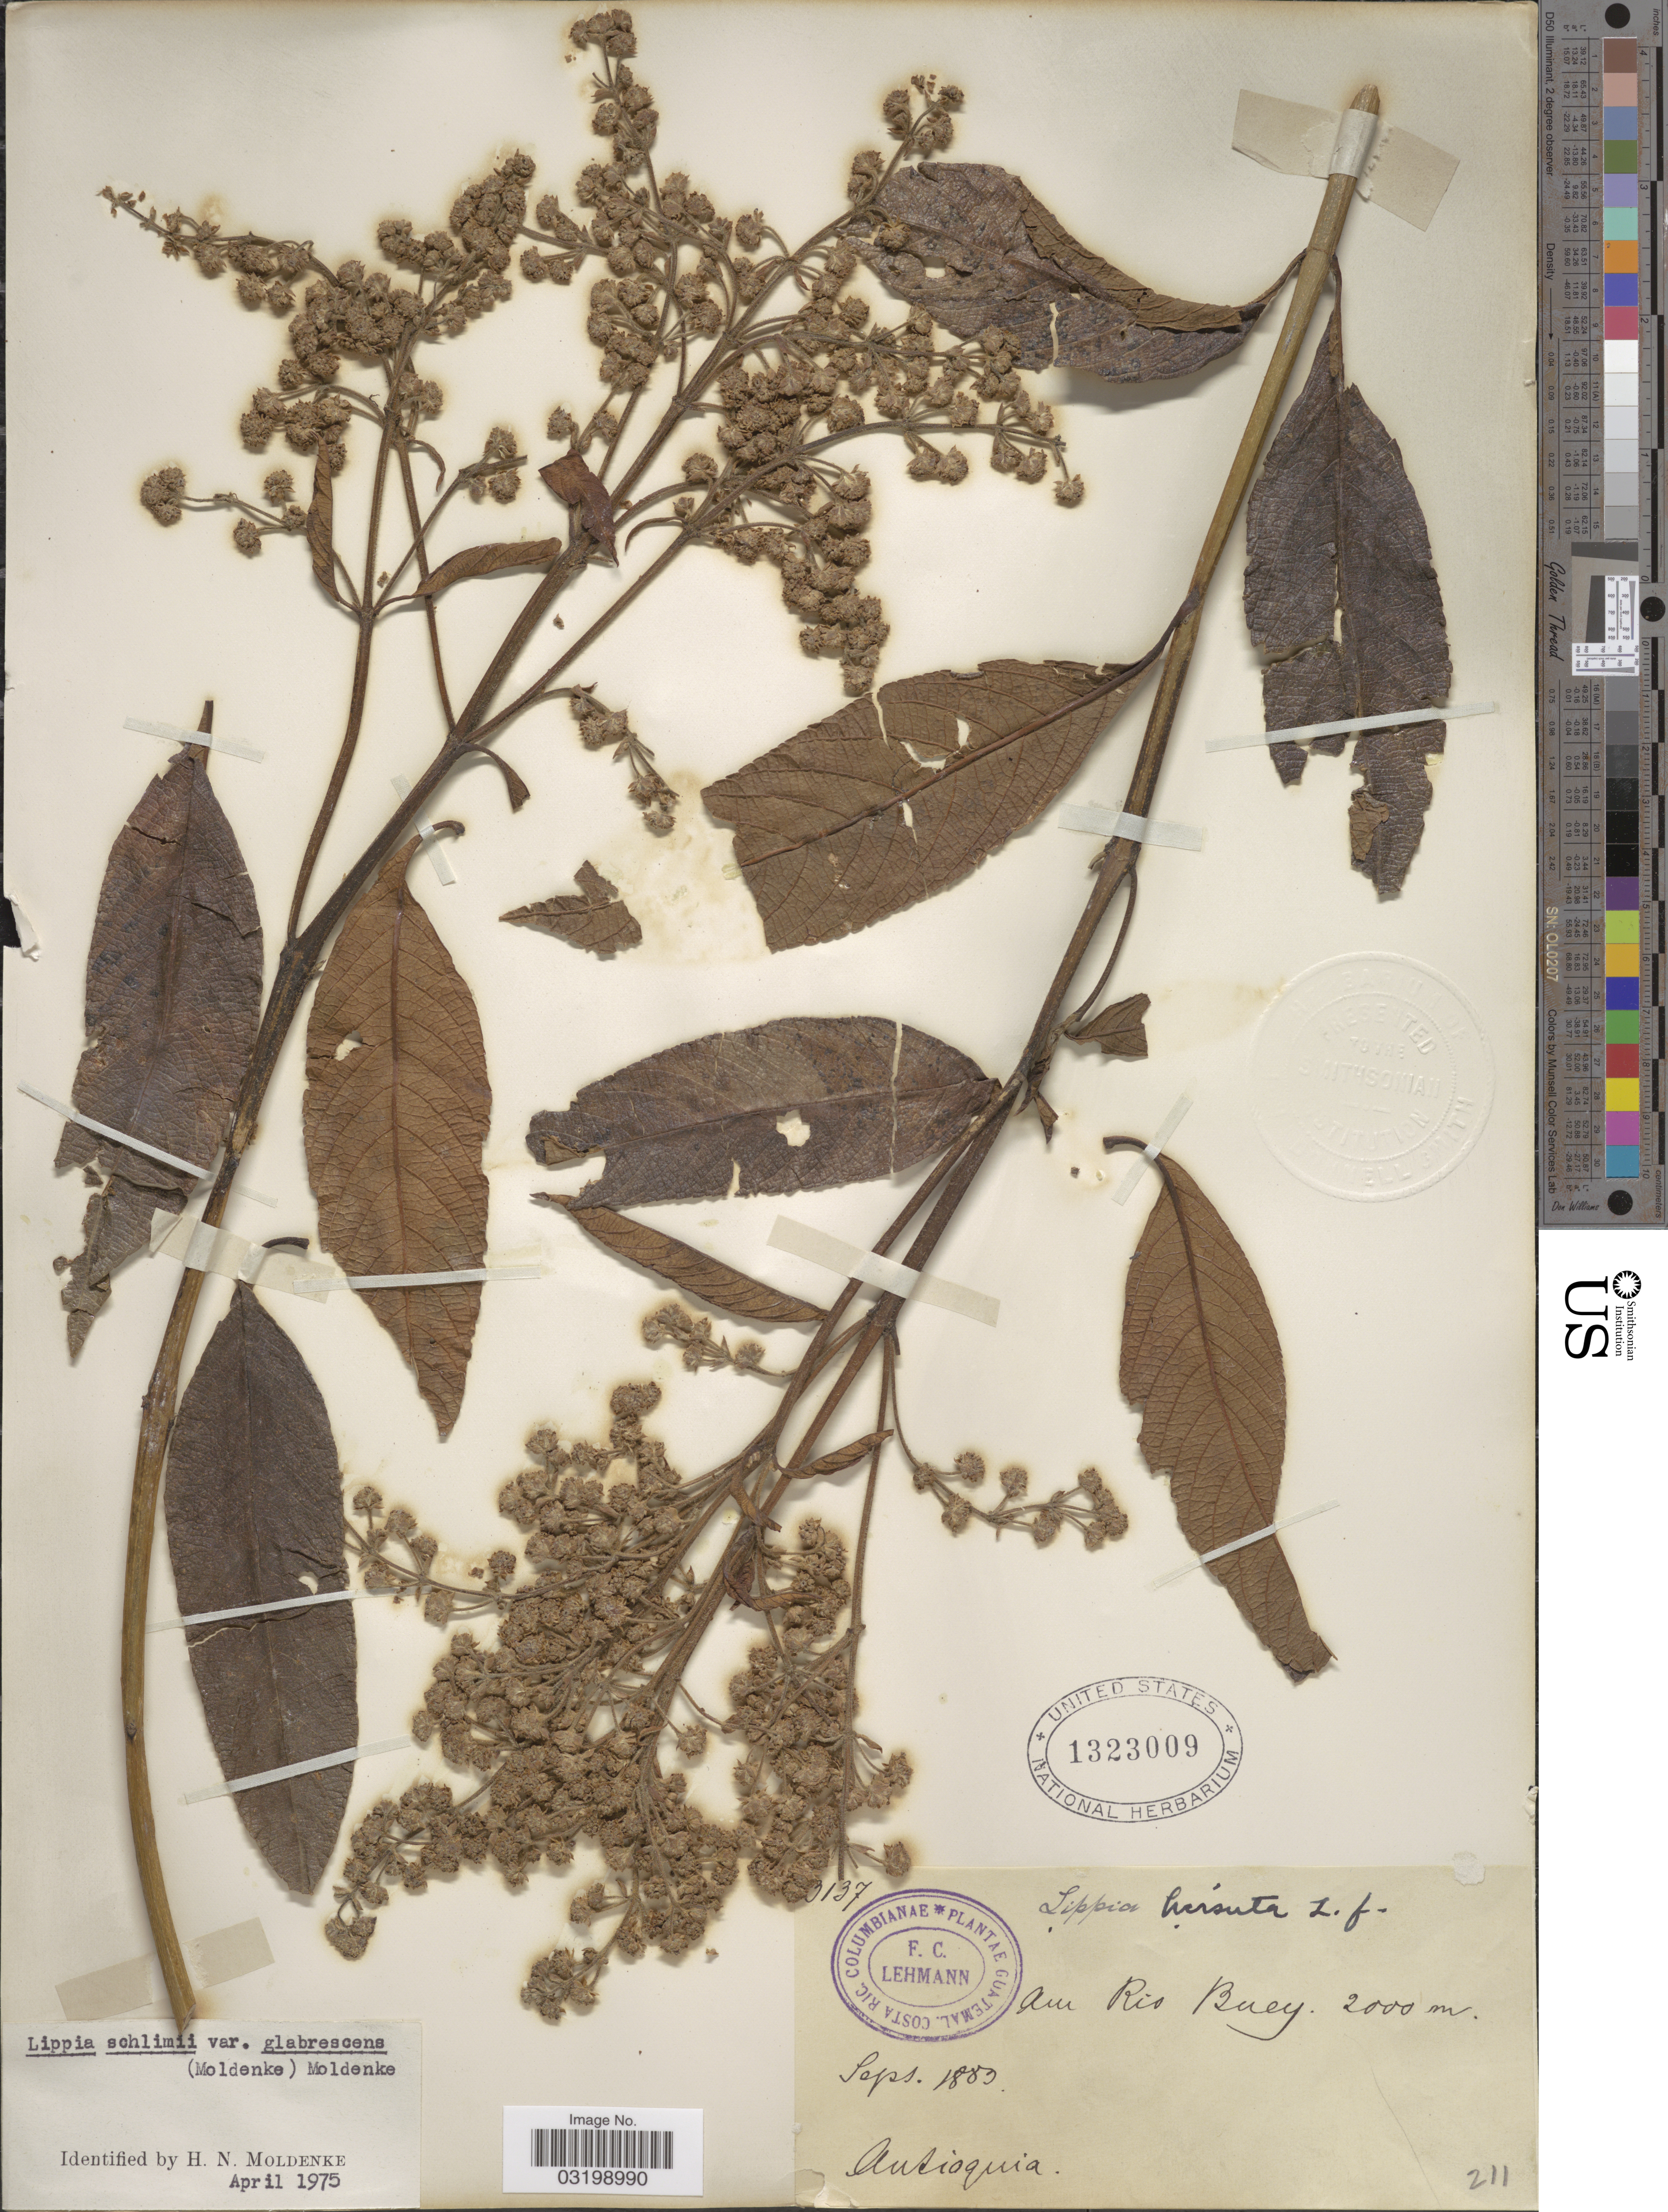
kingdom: Plantae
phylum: Tracheophyta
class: Magnoliopsida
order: Lamiales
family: Verbenaceae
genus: Lippia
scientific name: Lippia hirsuta var. glabrescens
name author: Moldenke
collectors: F. C. Lehmann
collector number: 3137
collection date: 1883-09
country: Colombia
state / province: Antioquia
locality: Am Rio Buey.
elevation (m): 2000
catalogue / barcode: US 1323009